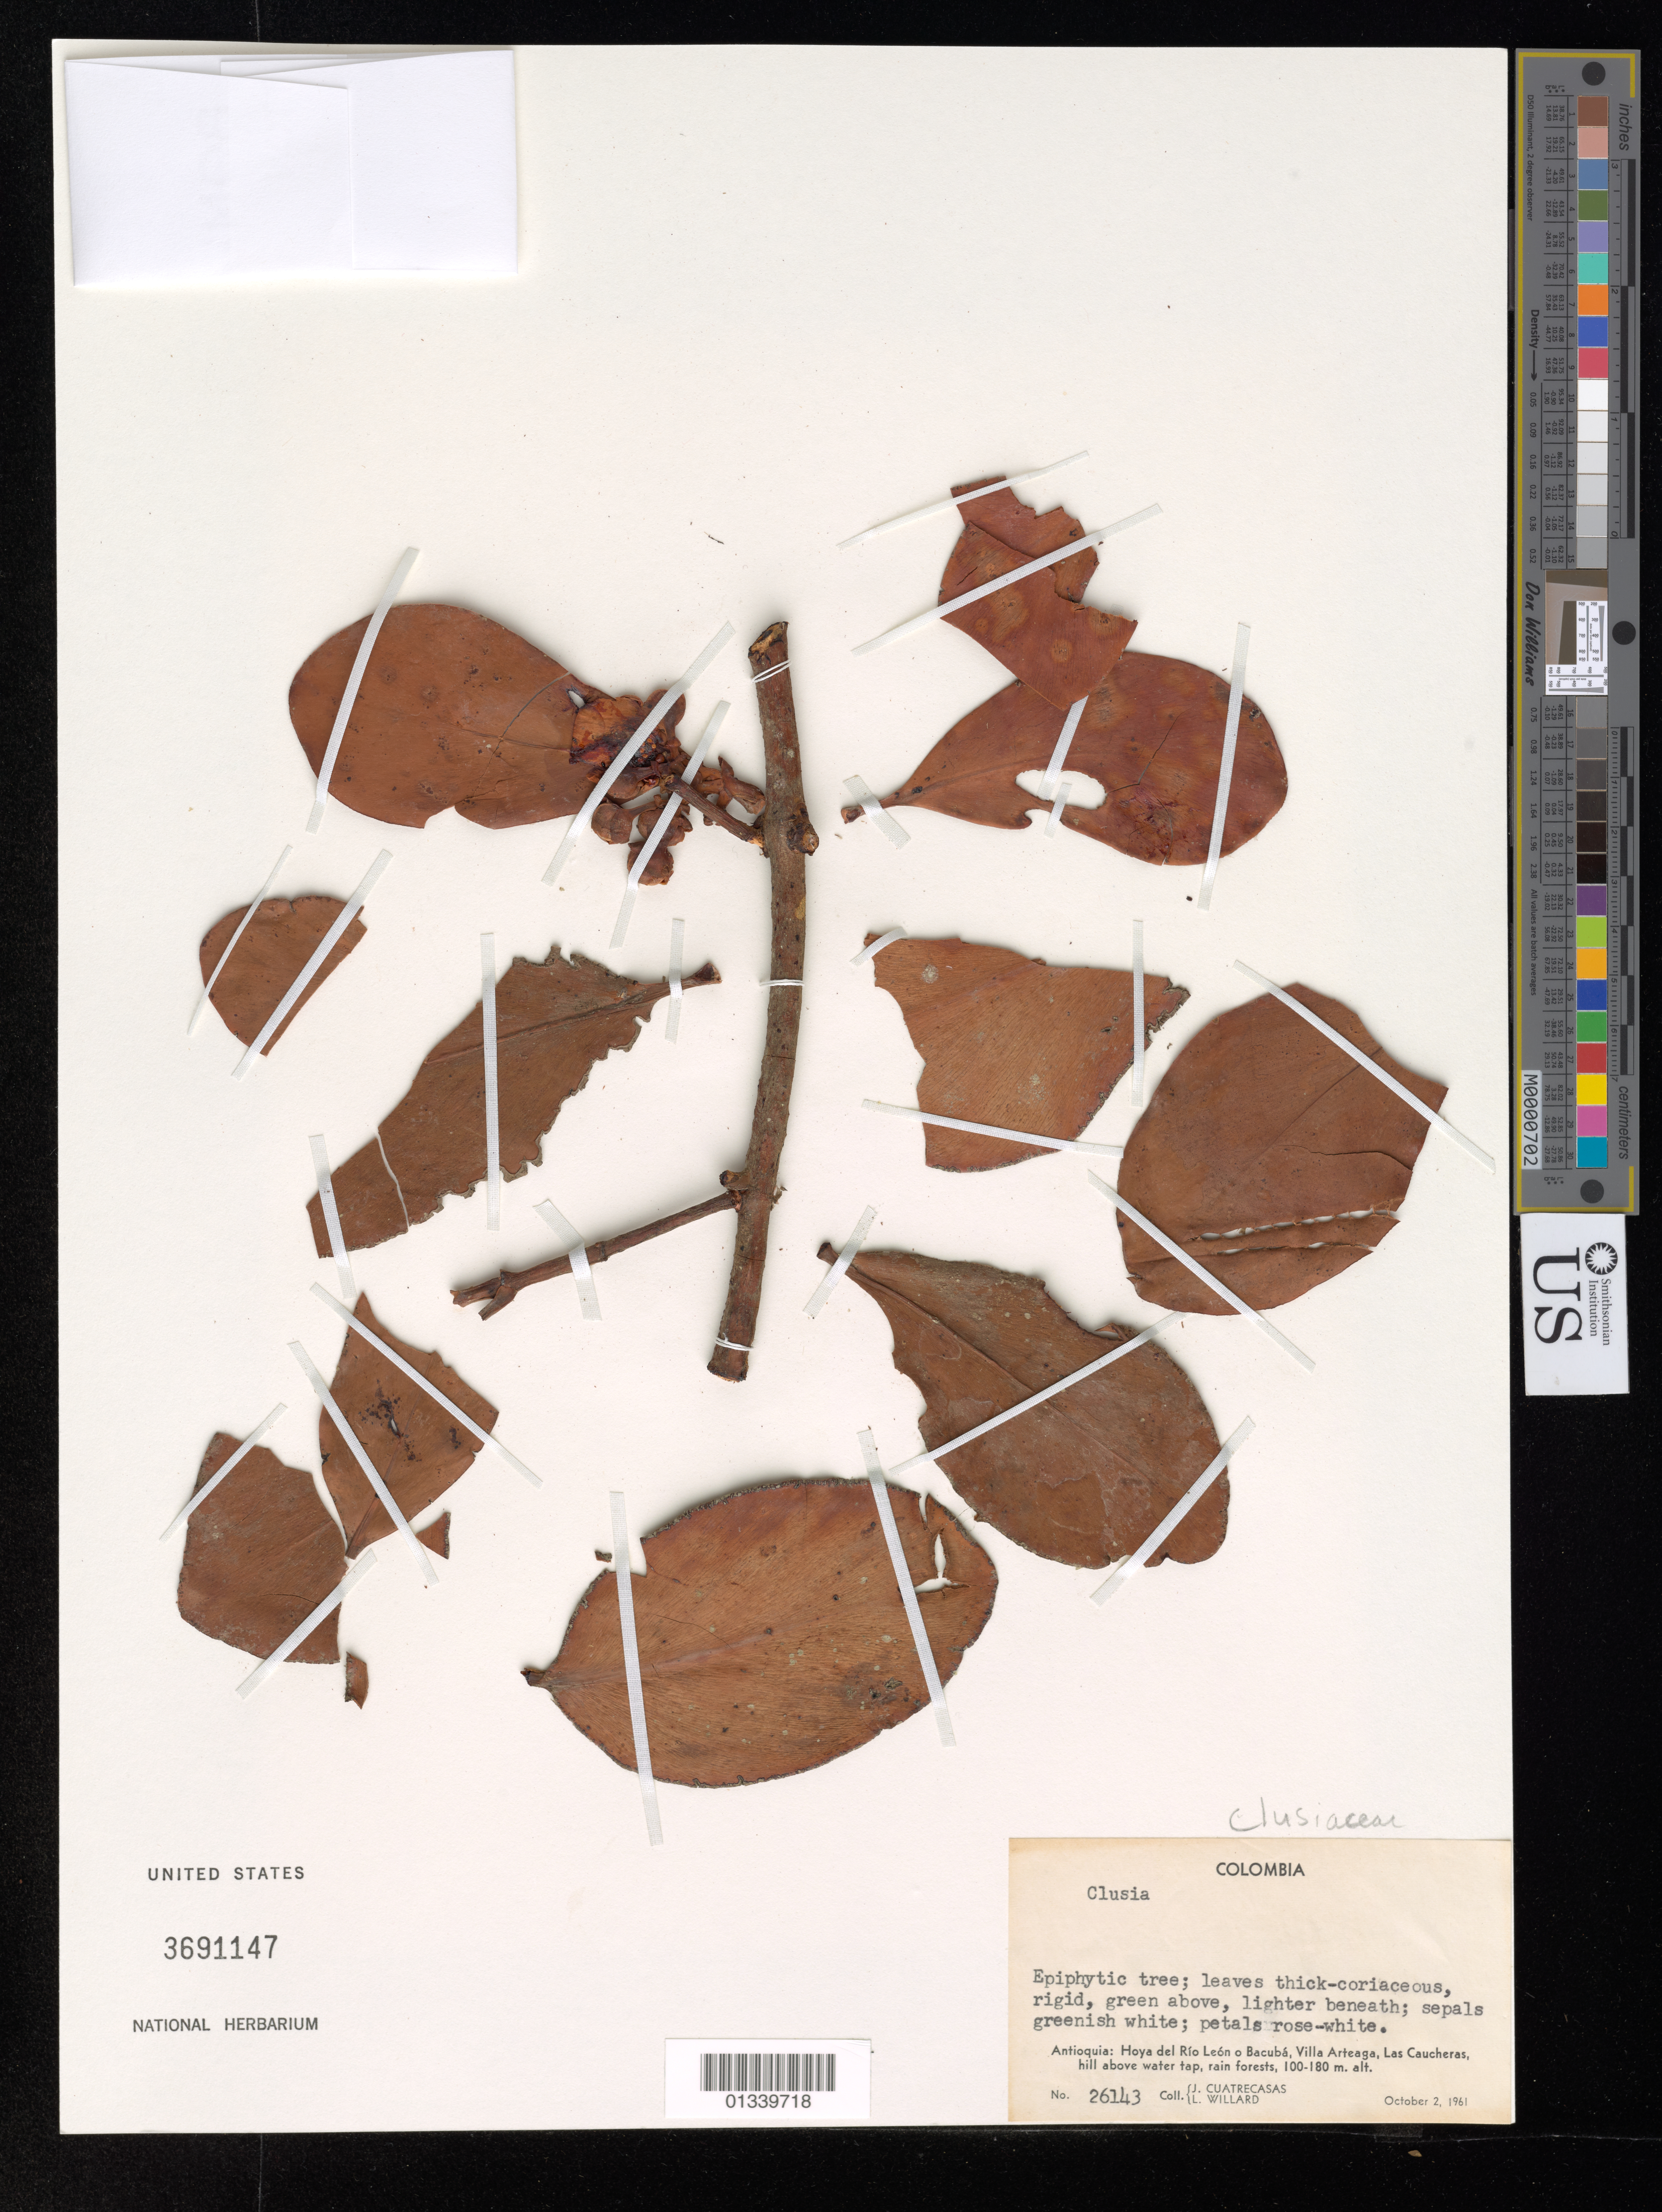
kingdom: Plantae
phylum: Tracheophyta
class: Magnoliopsida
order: Malpighiales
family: Clusiaceae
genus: Clusia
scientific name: Clusia sp.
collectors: J. Cuatrecasas & L. Willard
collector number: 26143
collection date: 1961-10-02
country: Colombia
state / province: Antioquia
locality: Hoya del Rio Leon o Bacuba, Villa Arteaga, Las Caucheras; hill above water tap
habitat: Rain forest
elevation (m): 100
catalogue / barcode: US 3691147